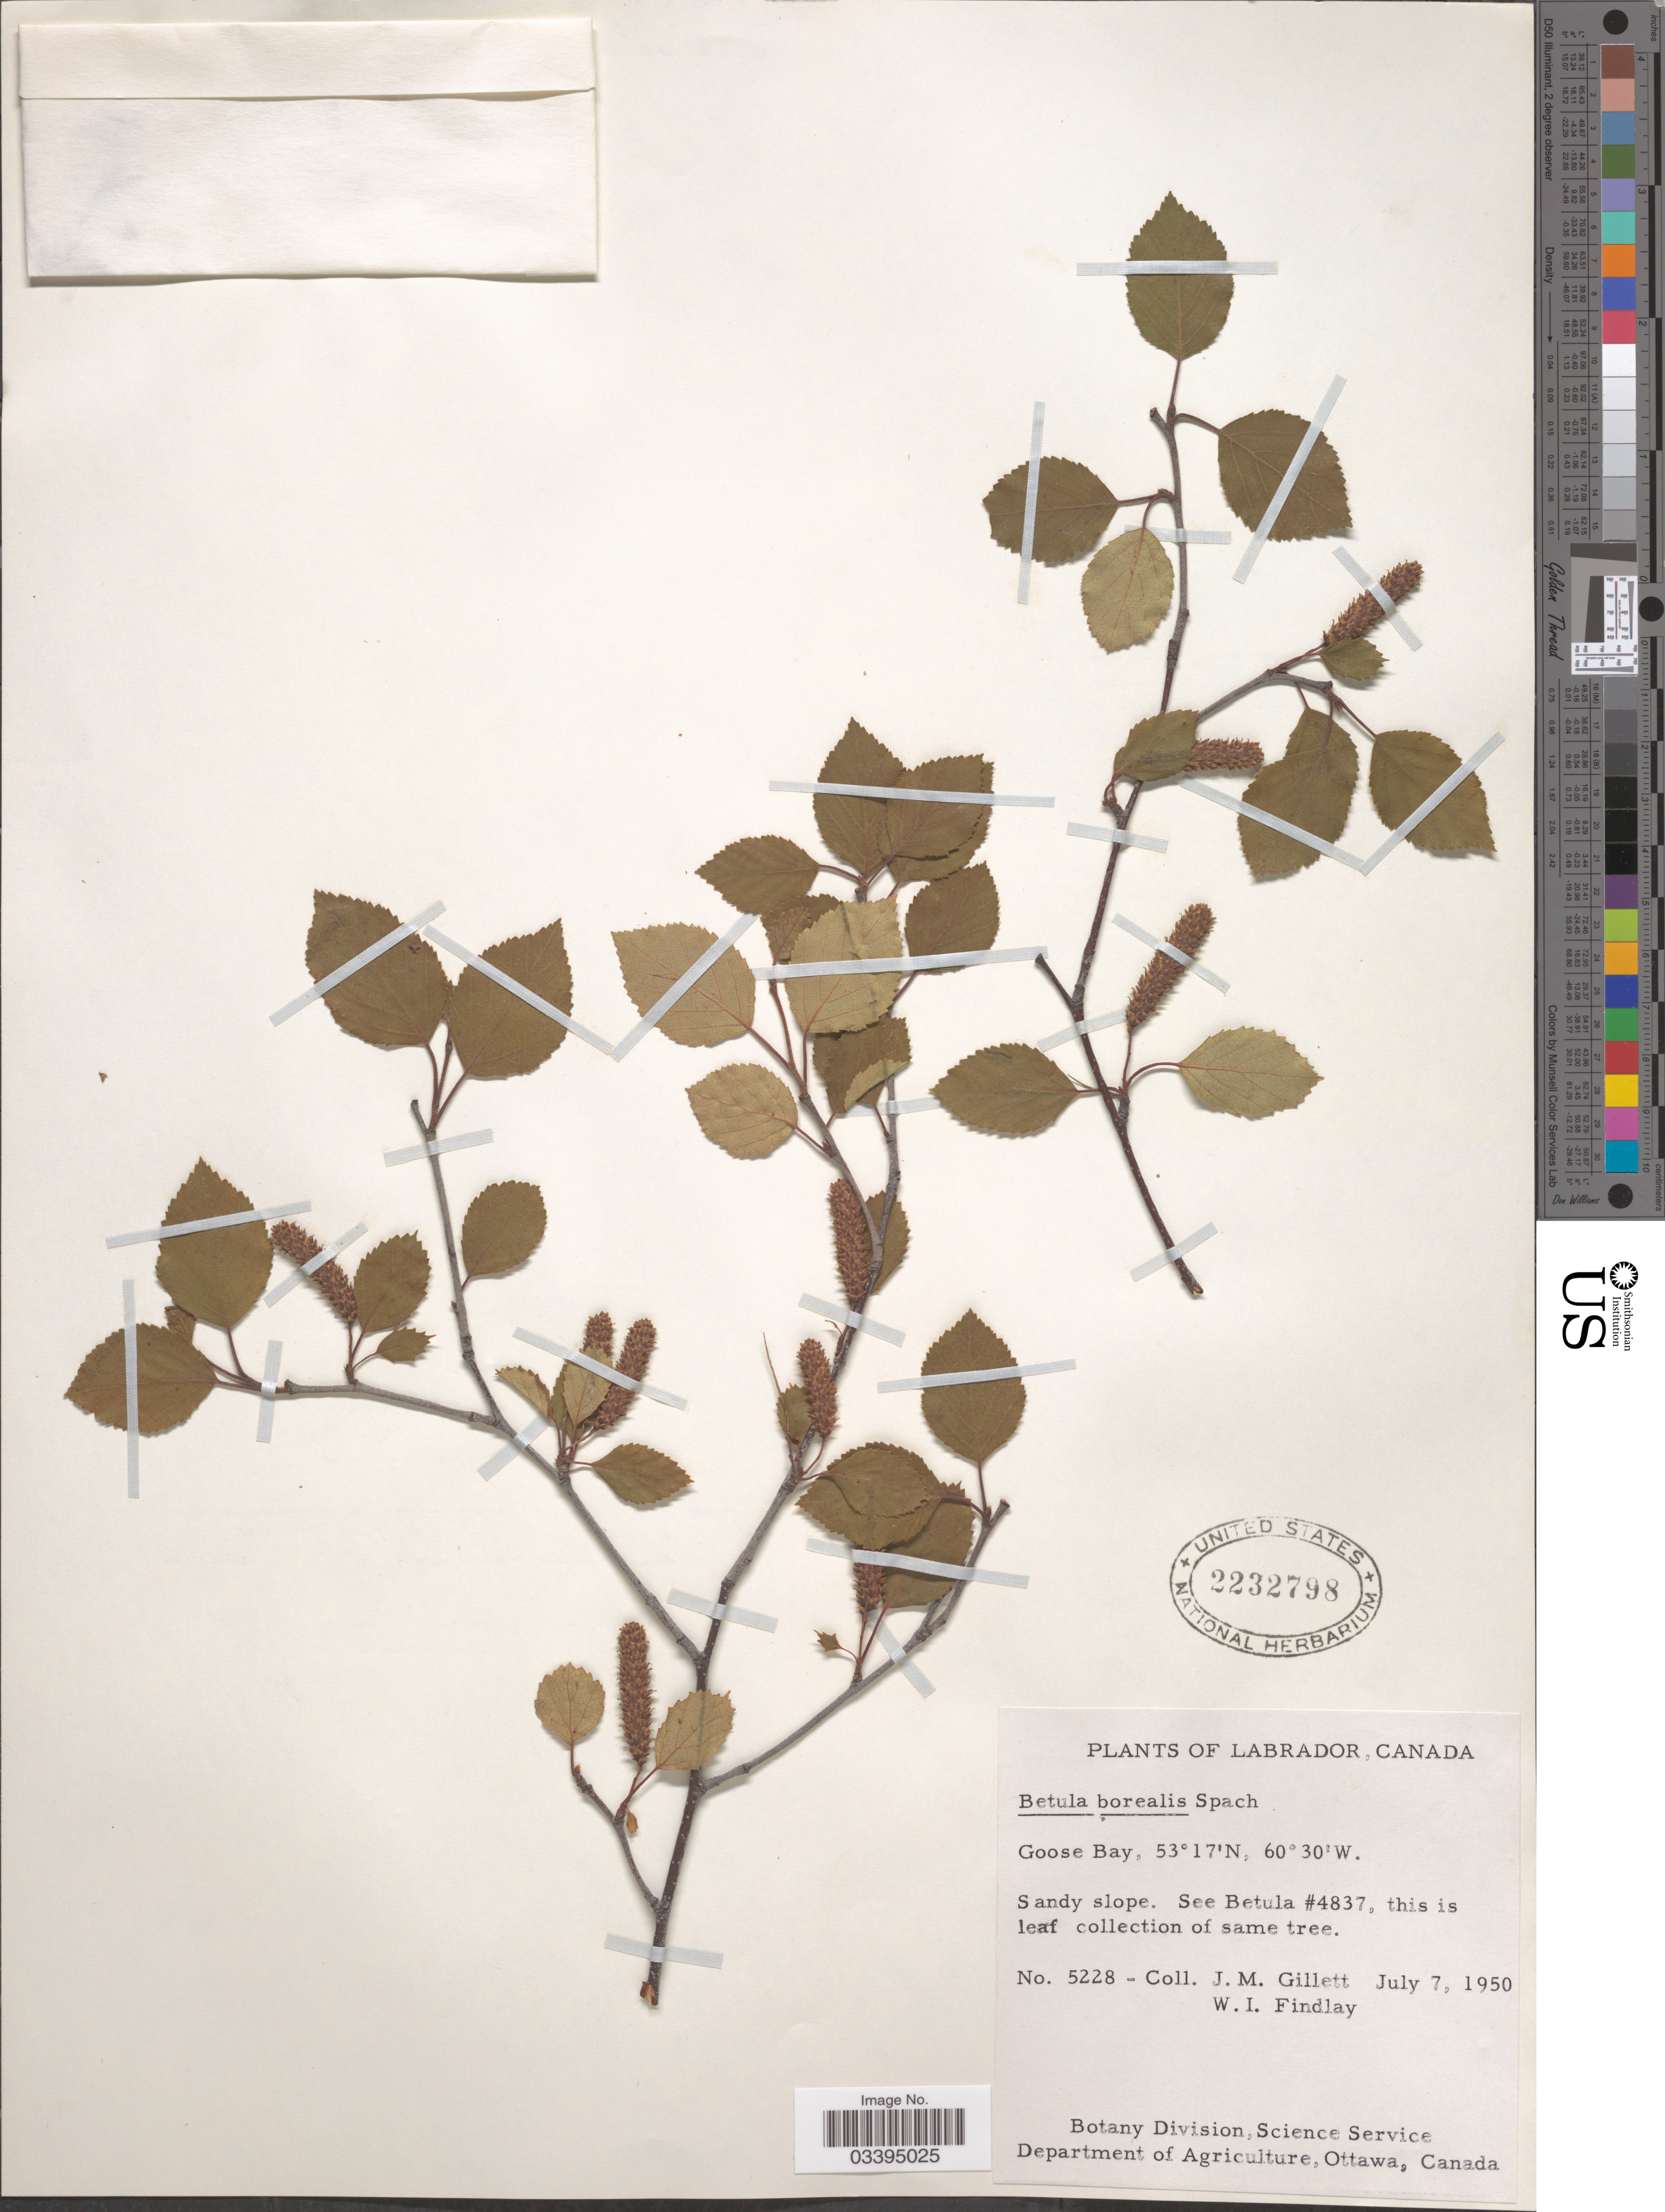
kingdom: Plantae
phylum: Tracheophyta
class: Magnoliopsida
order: Fagales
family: Betulaceae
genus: Betula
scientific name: Betula borealis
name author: Spach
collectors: J. M. Gillett & W. Findlay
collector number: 5228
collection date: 1950-07-07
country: Canada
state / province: Newfoundland and Labrador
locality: Labrador. Goose Bay.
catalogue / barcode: US 2232798